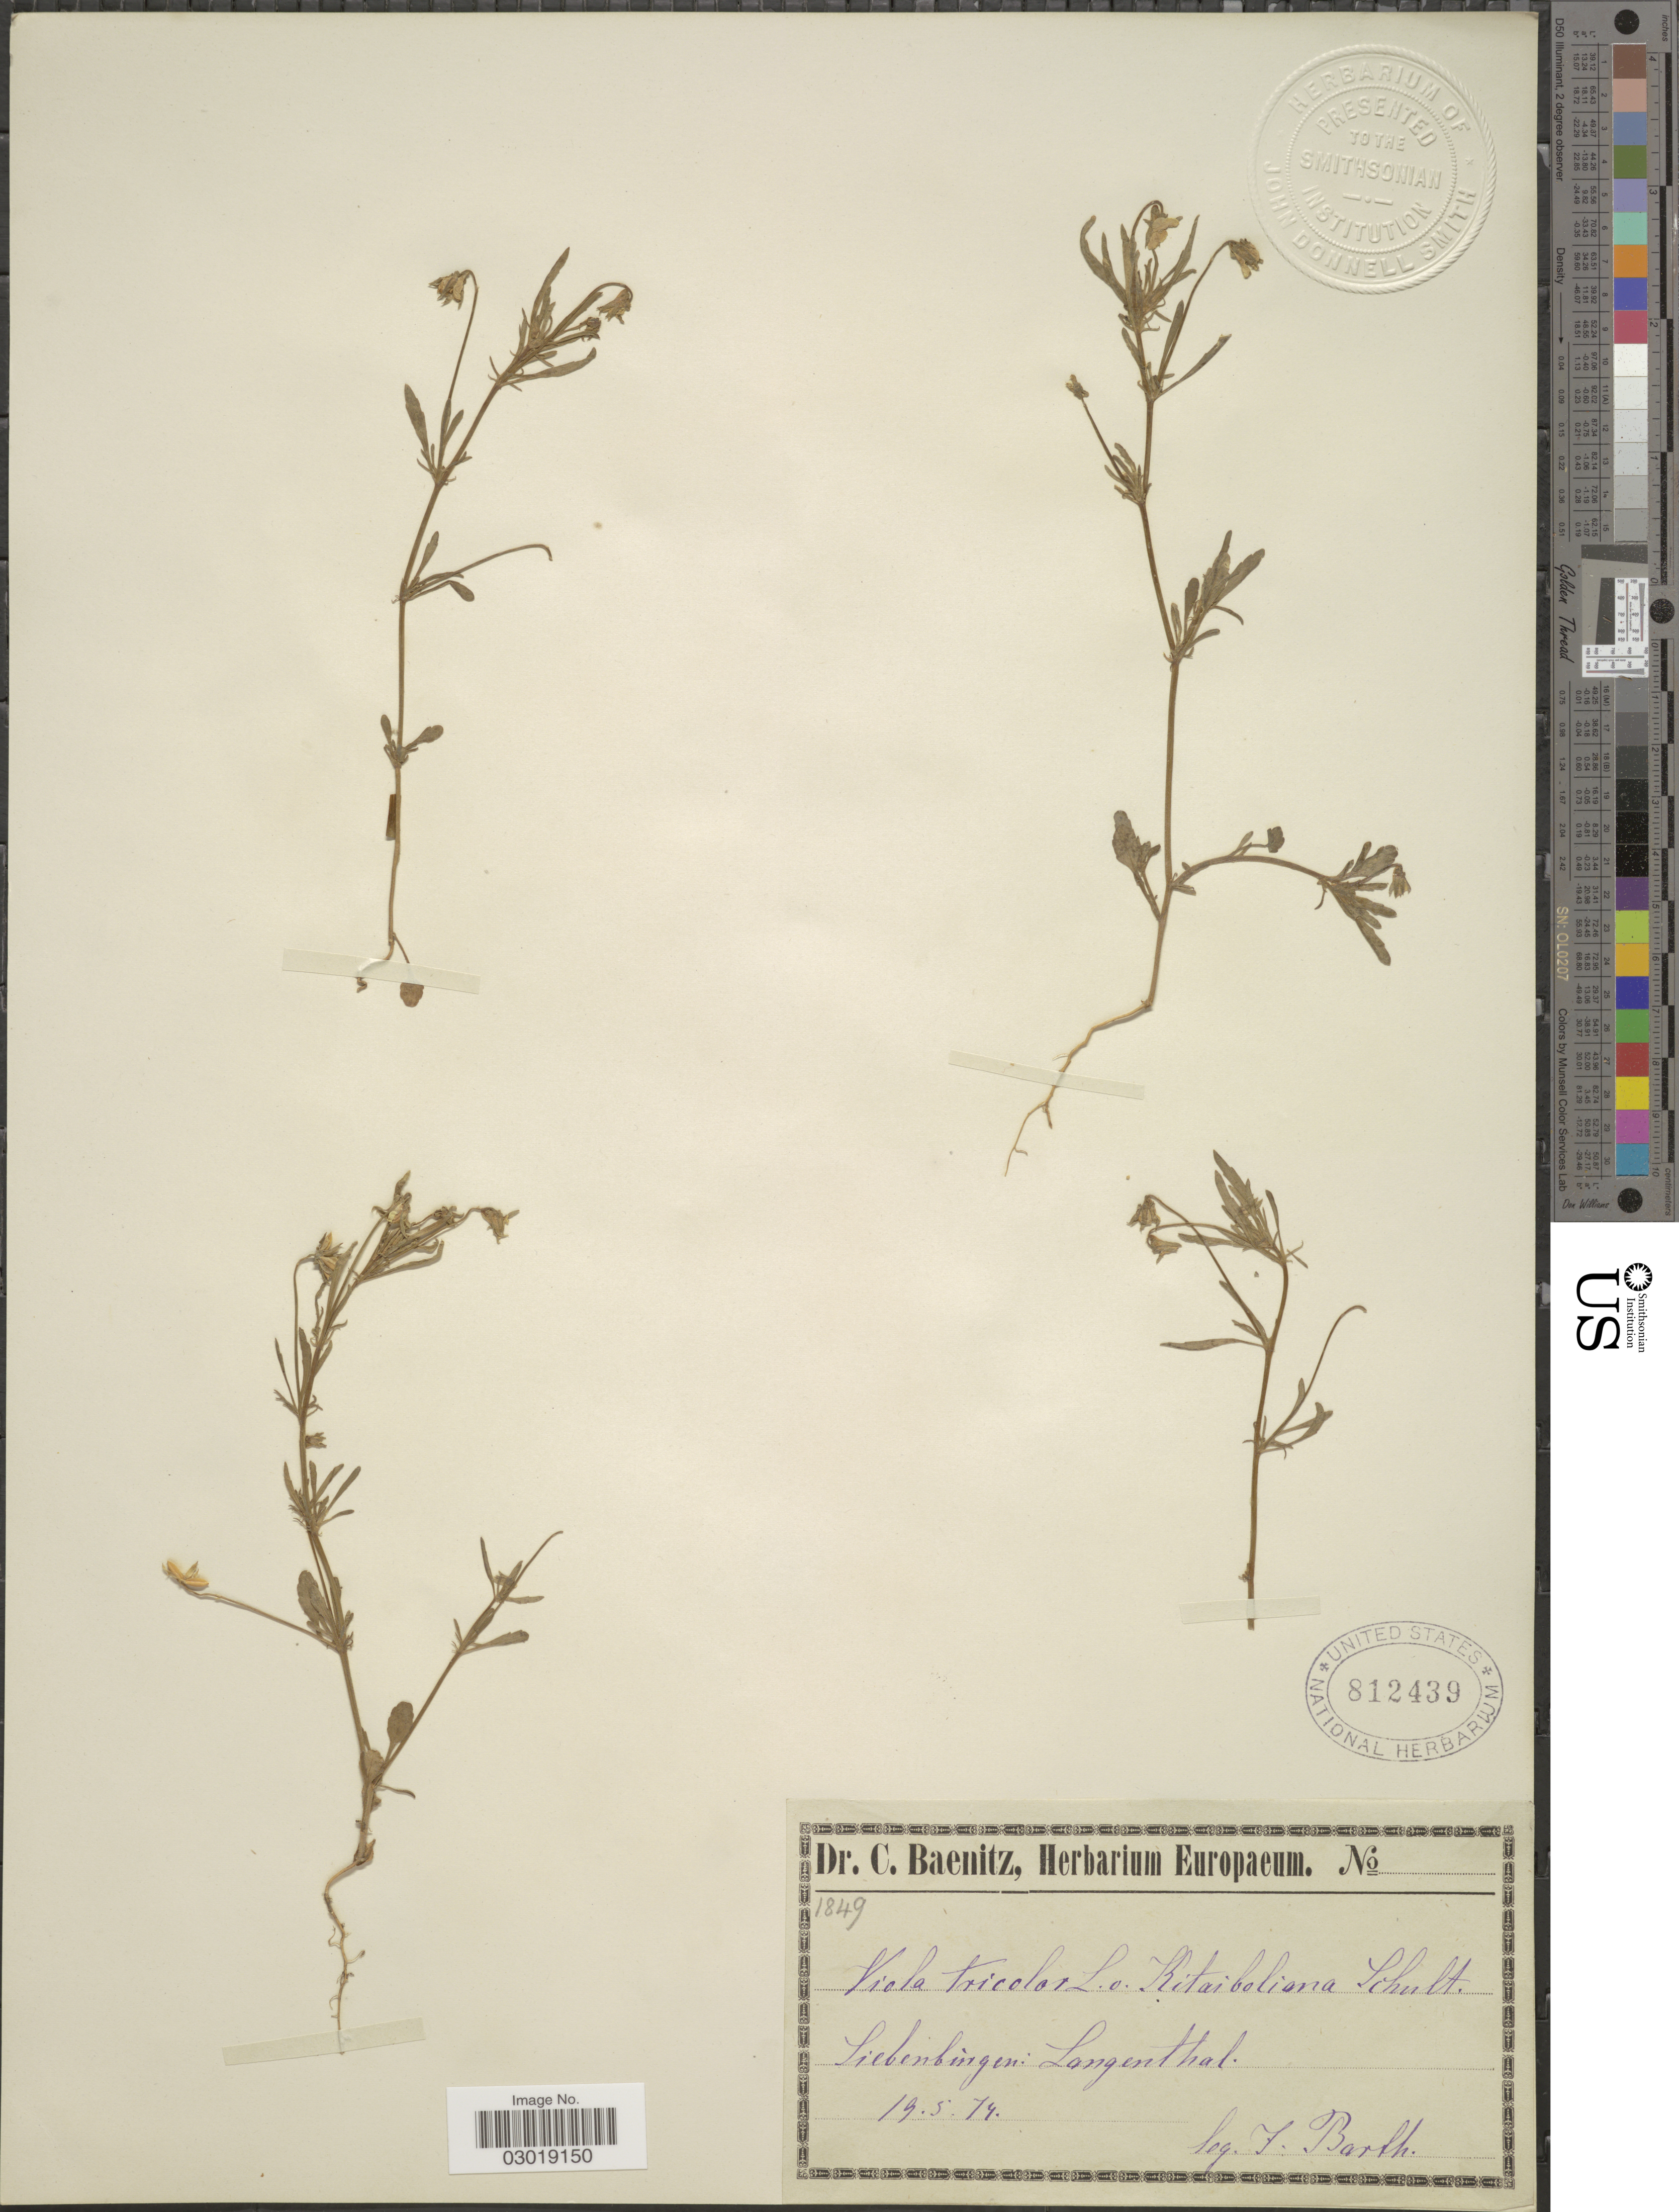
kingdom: Plantae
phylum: Tracheophyta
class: Magnoliopsida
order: Malpighiales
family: Violaceae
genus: Viola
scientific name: Viola tricolor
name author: L.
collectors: J. Barth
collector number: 1849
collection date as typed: Transcribed d/m/y: 19/5/74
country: Switzerland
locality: Siebenbirgen: Langenthal.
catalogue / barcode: US 812439